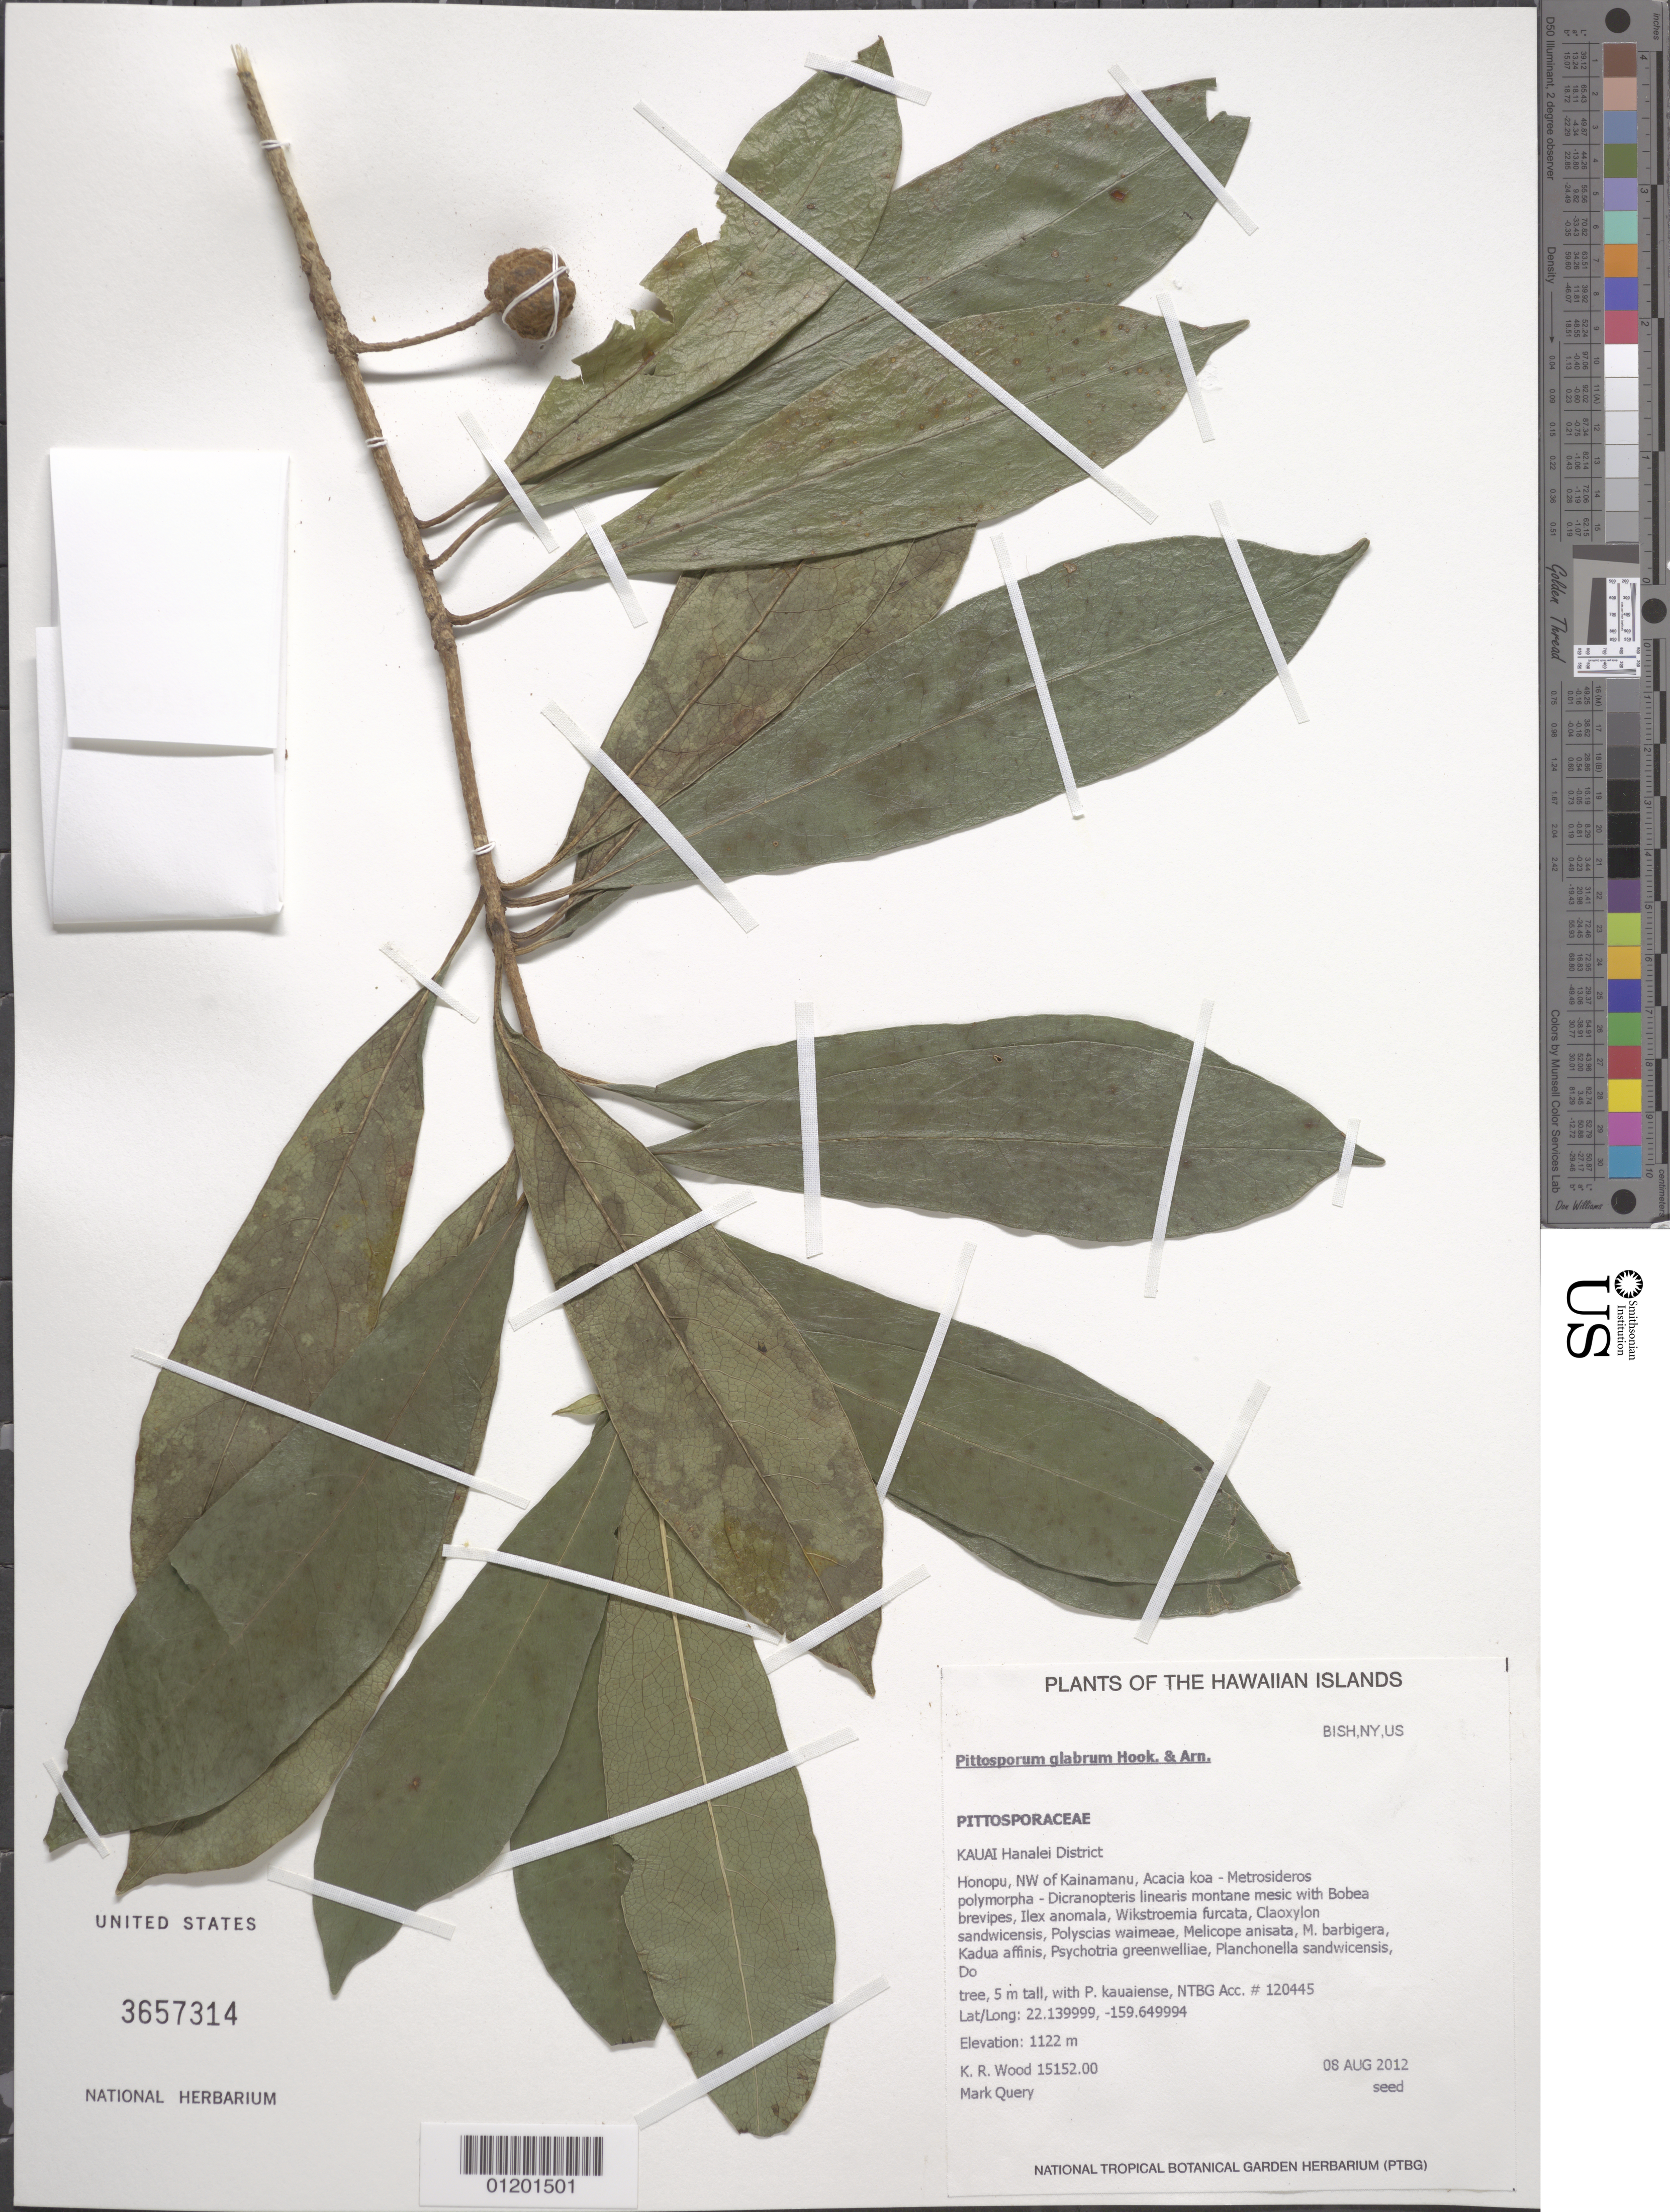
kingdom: Plantae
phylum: Tracheophyta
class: Magnoliopsida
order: Apiales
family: Pittosporaceae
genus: Pittosporum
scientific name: Pittosporum glabrum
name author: Hook. & Arn.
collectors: K. R. Wood & M. Query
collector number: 15152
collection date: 2012-08-08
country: United States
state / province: Hawaii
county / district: Kauai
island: Kaua'i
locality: Hanalei District, Honopu, NW of Kainamanu.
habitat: Montane mesic forest.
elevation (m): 1122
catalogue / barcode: US 3657314